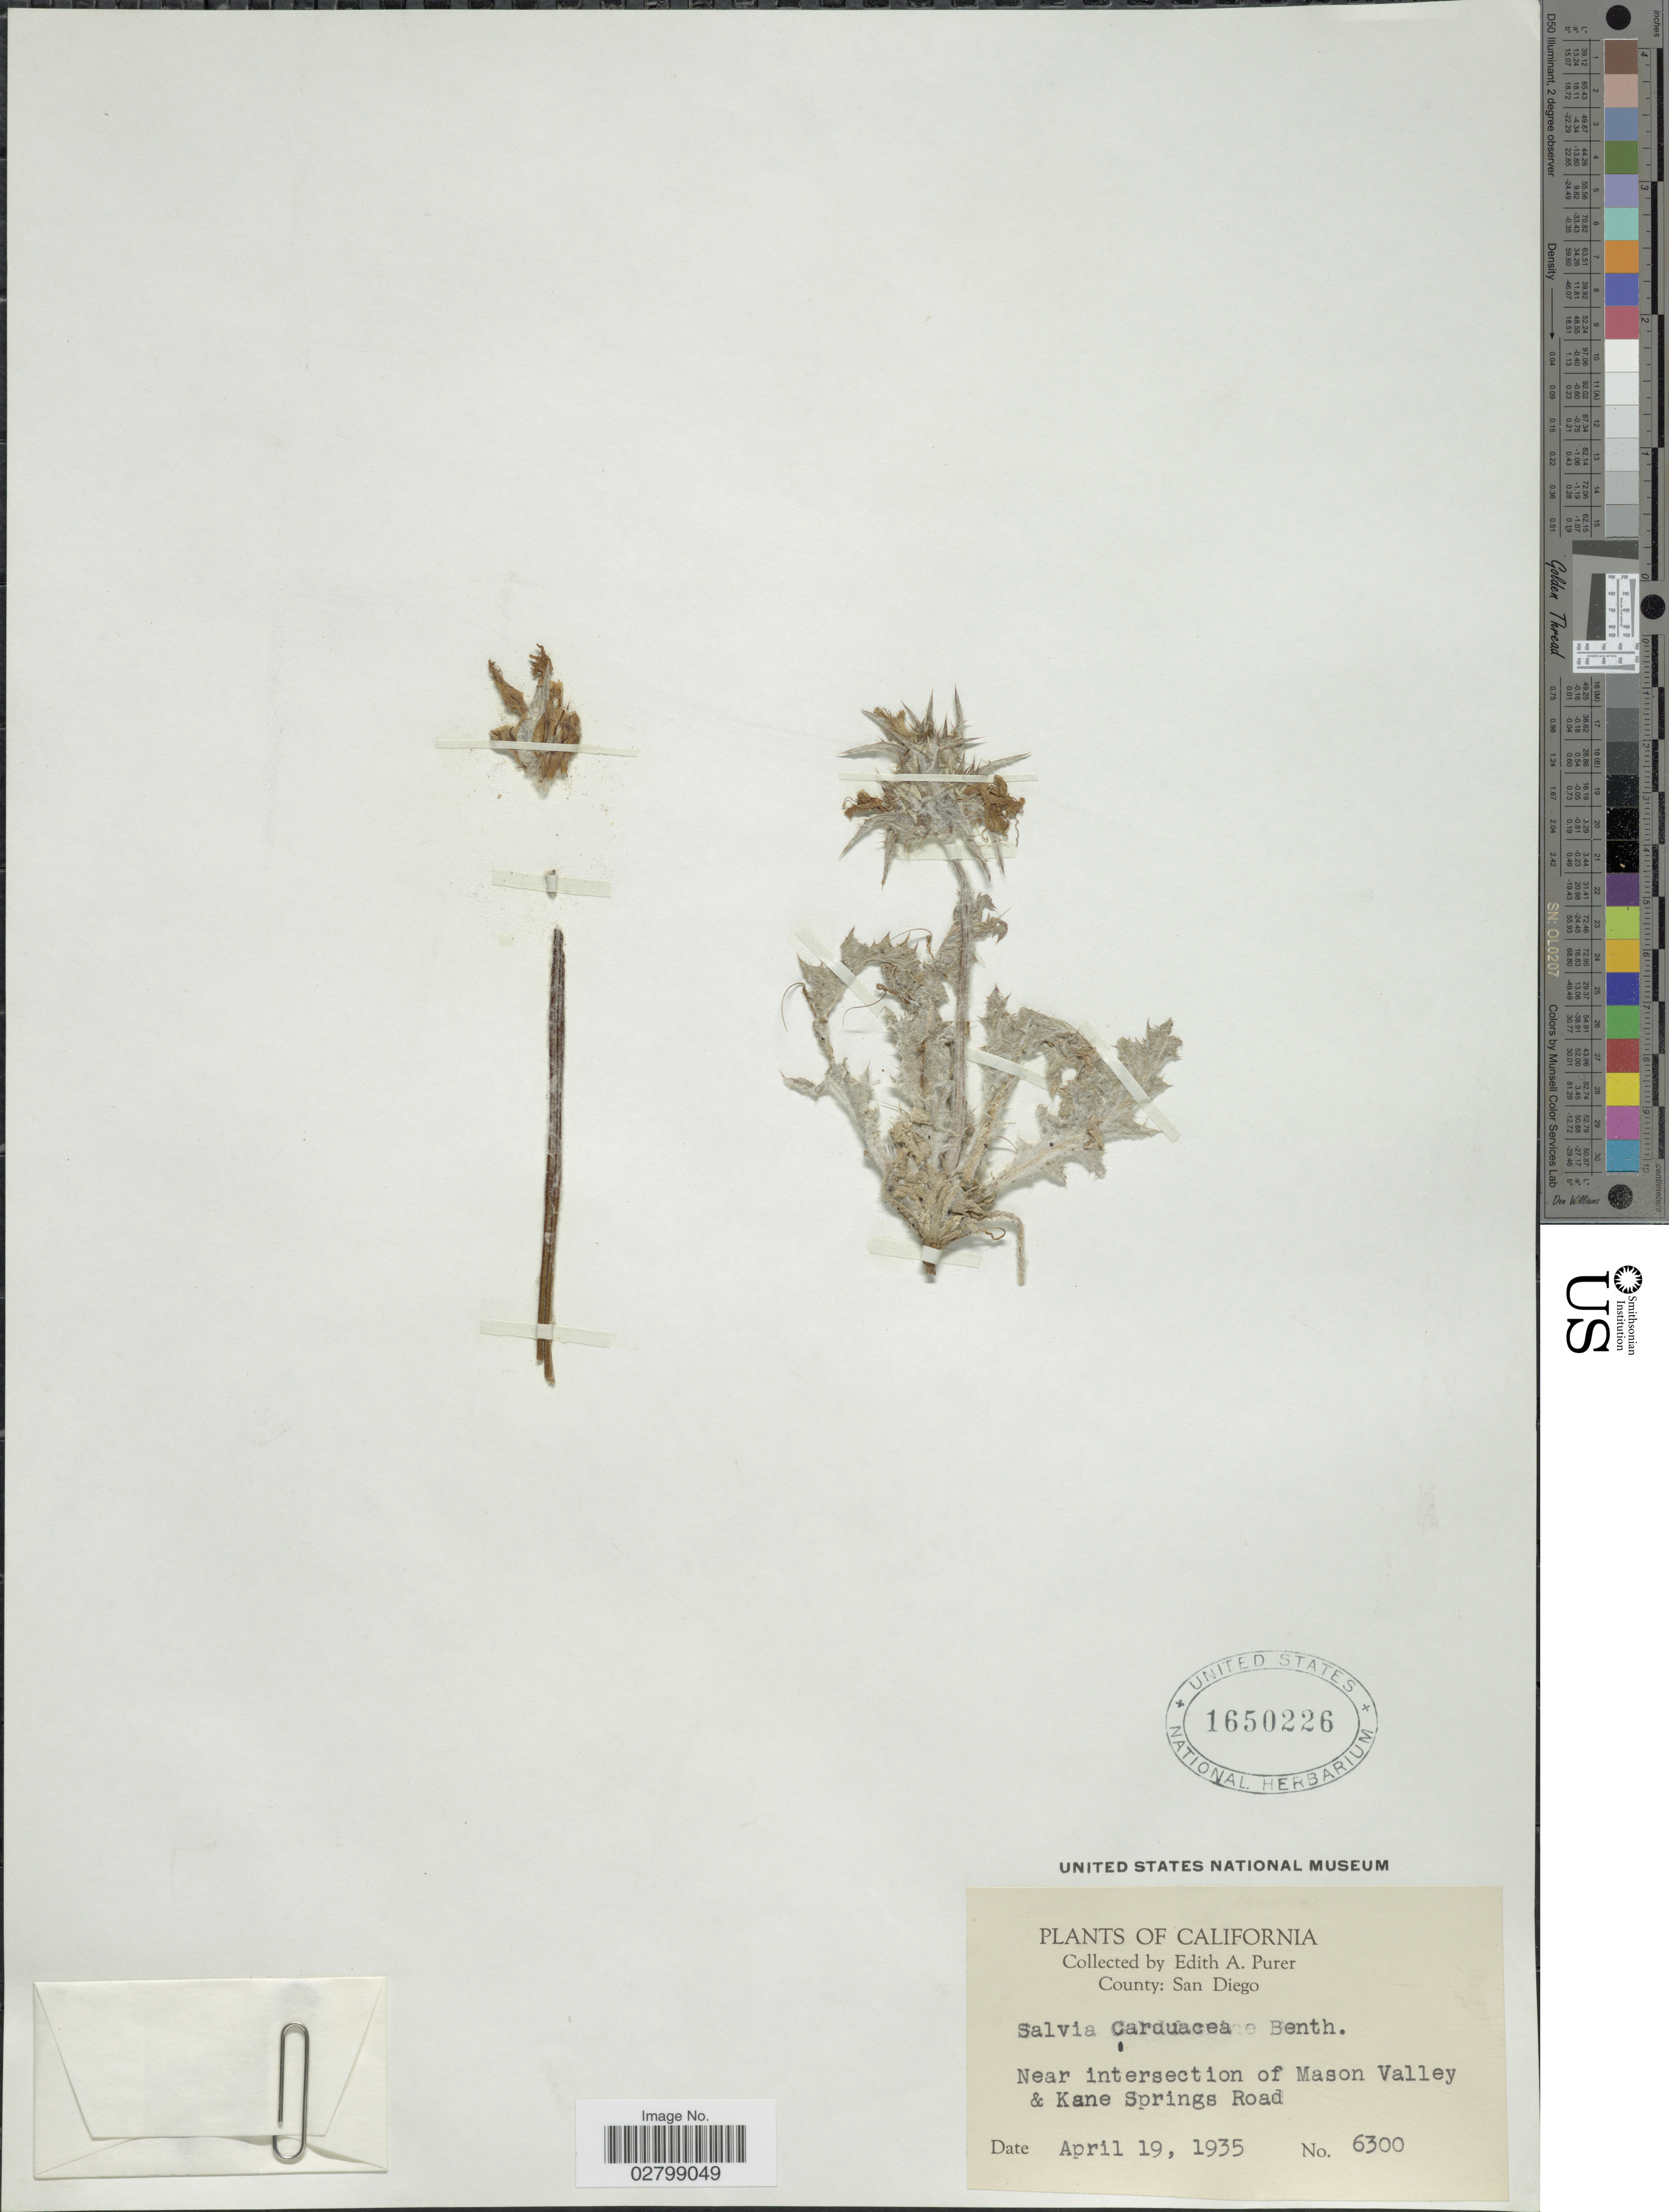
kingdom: Plantae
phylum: Tracheophyta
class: Magnoliopsida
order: Lamiales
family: Lamiaceae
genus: Salvia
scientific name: Salvia carduacea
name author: Benth.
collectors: E. Purer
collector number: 6300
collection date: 1935-04-19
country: United States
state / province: California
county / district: San Diego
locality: County: San Diego. Near intersection of Mason Valley & Kane Springs Road.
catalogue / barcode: US 1650226